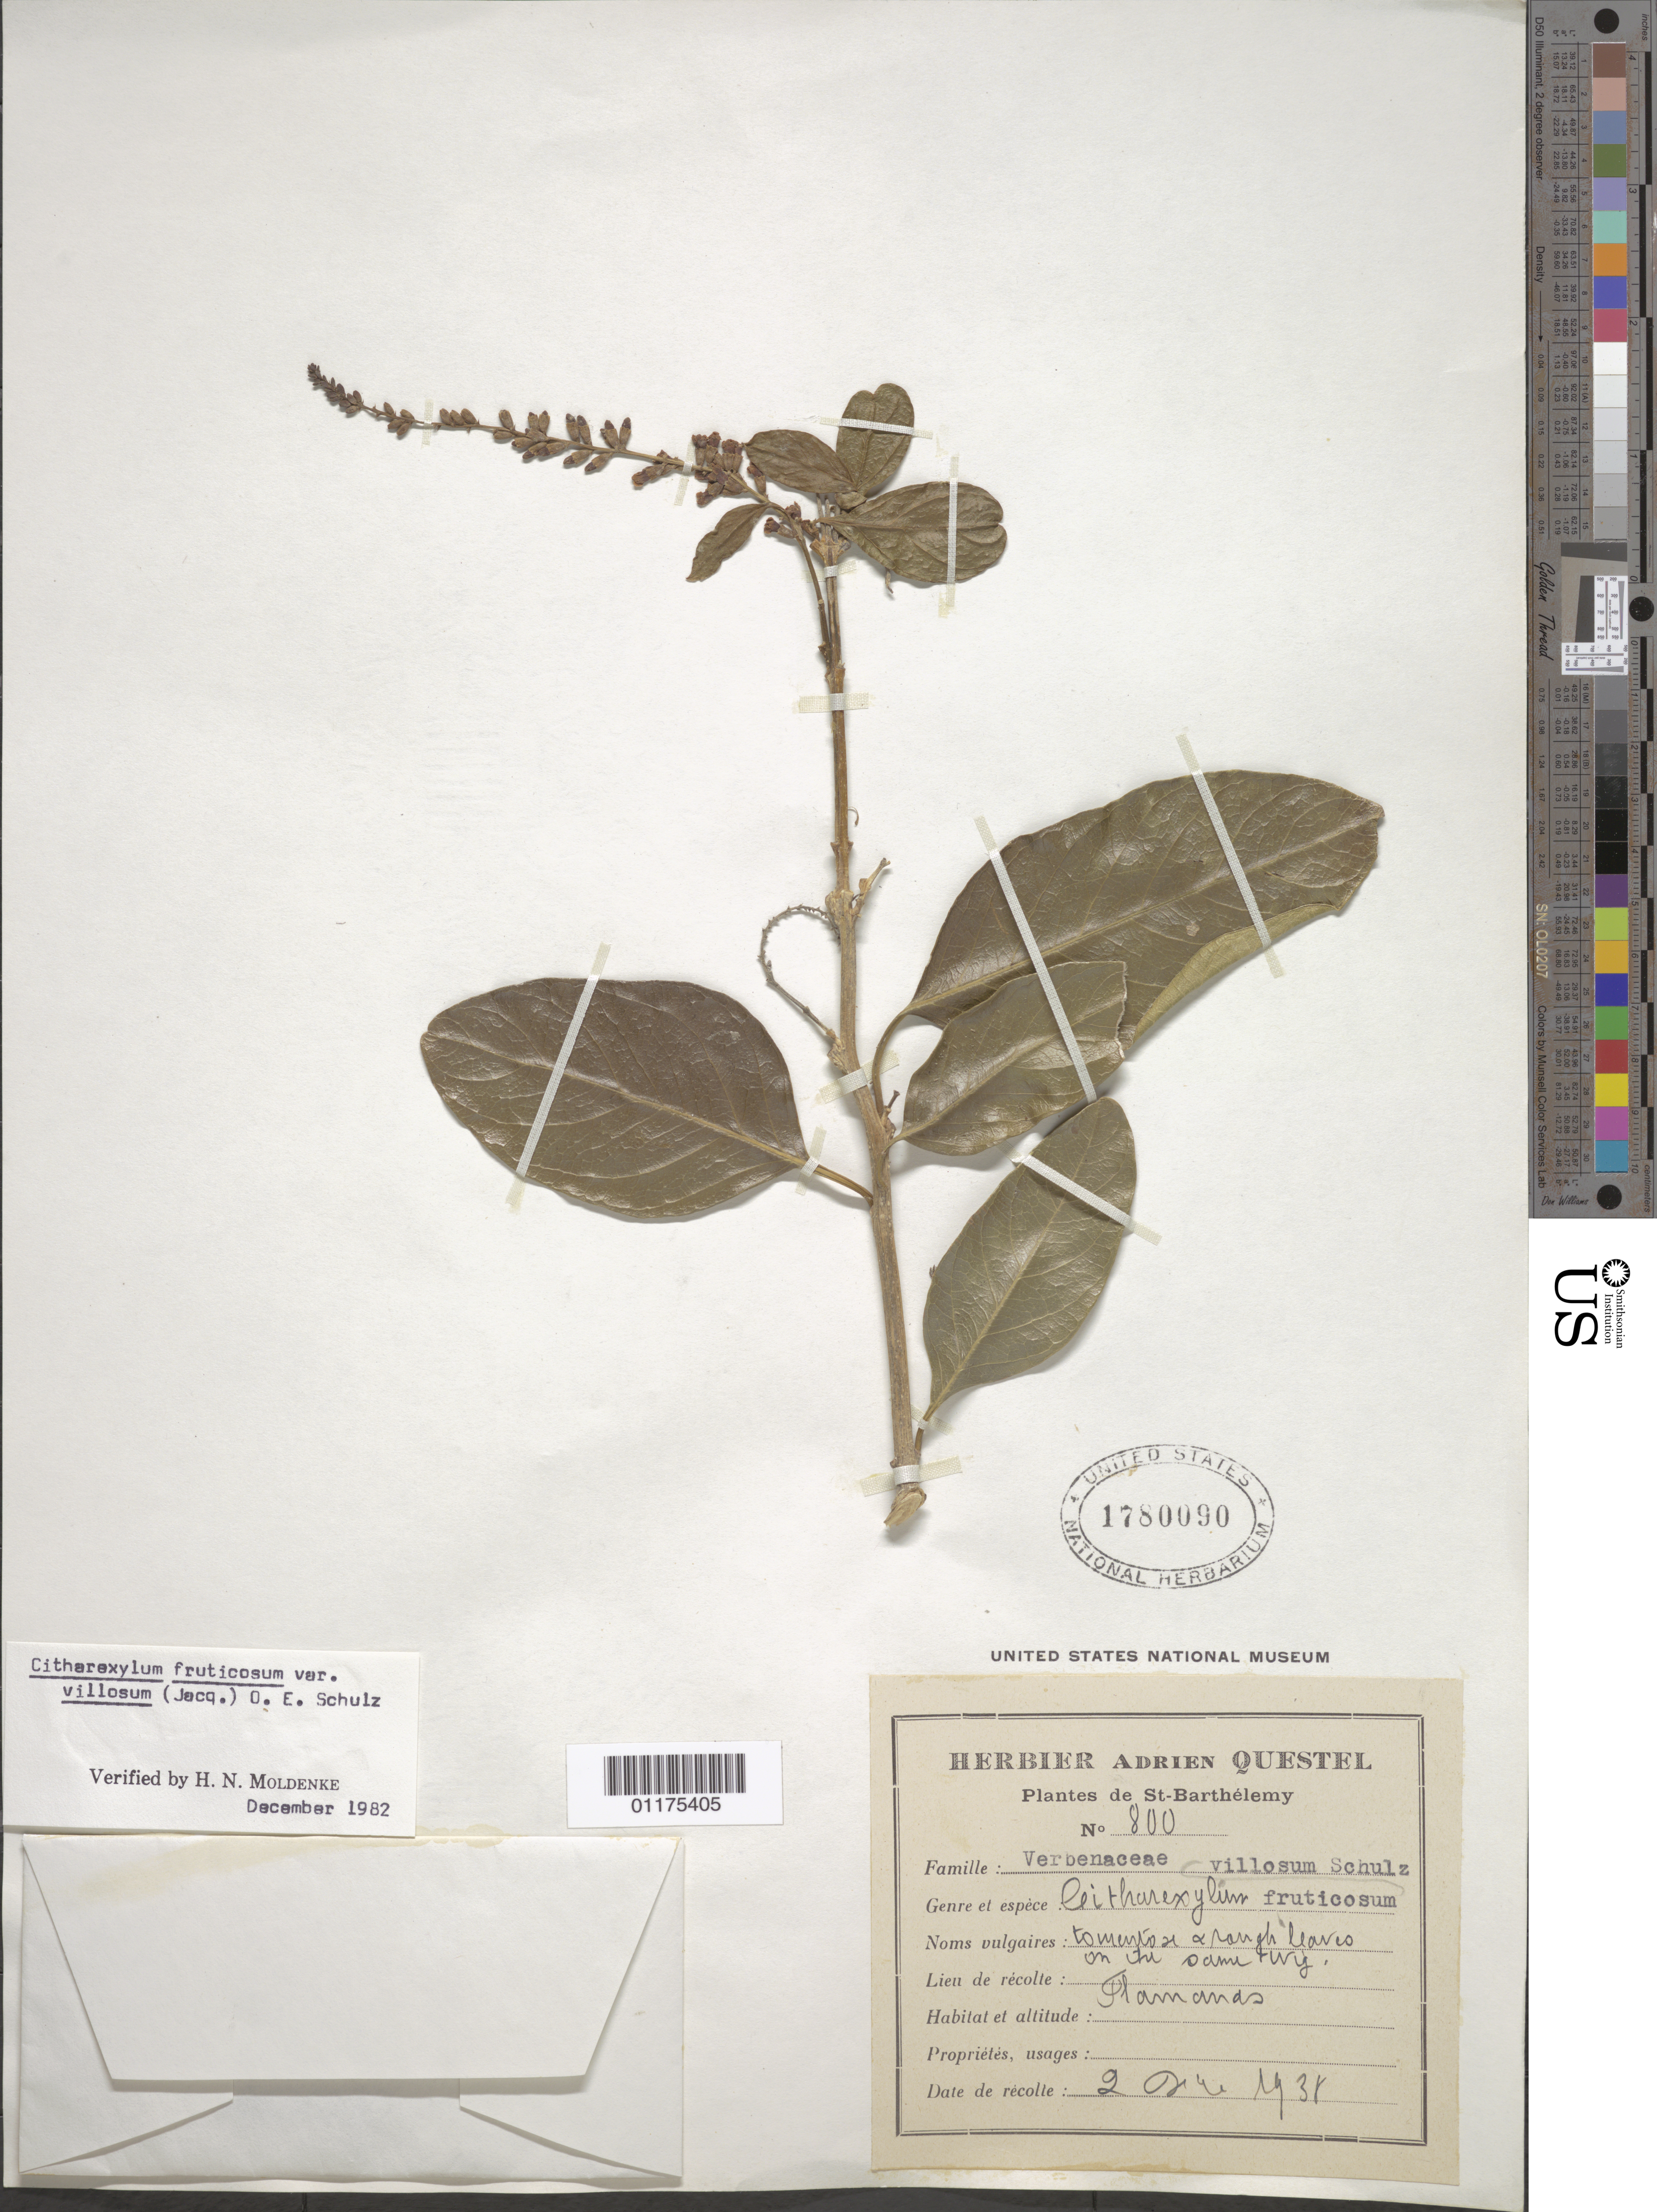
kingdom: Plantae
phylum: Tracheophyta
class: Magnoliopsida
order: Lamiales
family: Verbenaceae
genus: Citharexylum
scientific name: Citharexylum fruticosum var. villosum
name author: (Jacq.) O.E. Schulz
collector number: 800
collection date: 1938-12-02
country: Saint Barthélemy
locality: Flamands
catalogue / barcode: US 1780090